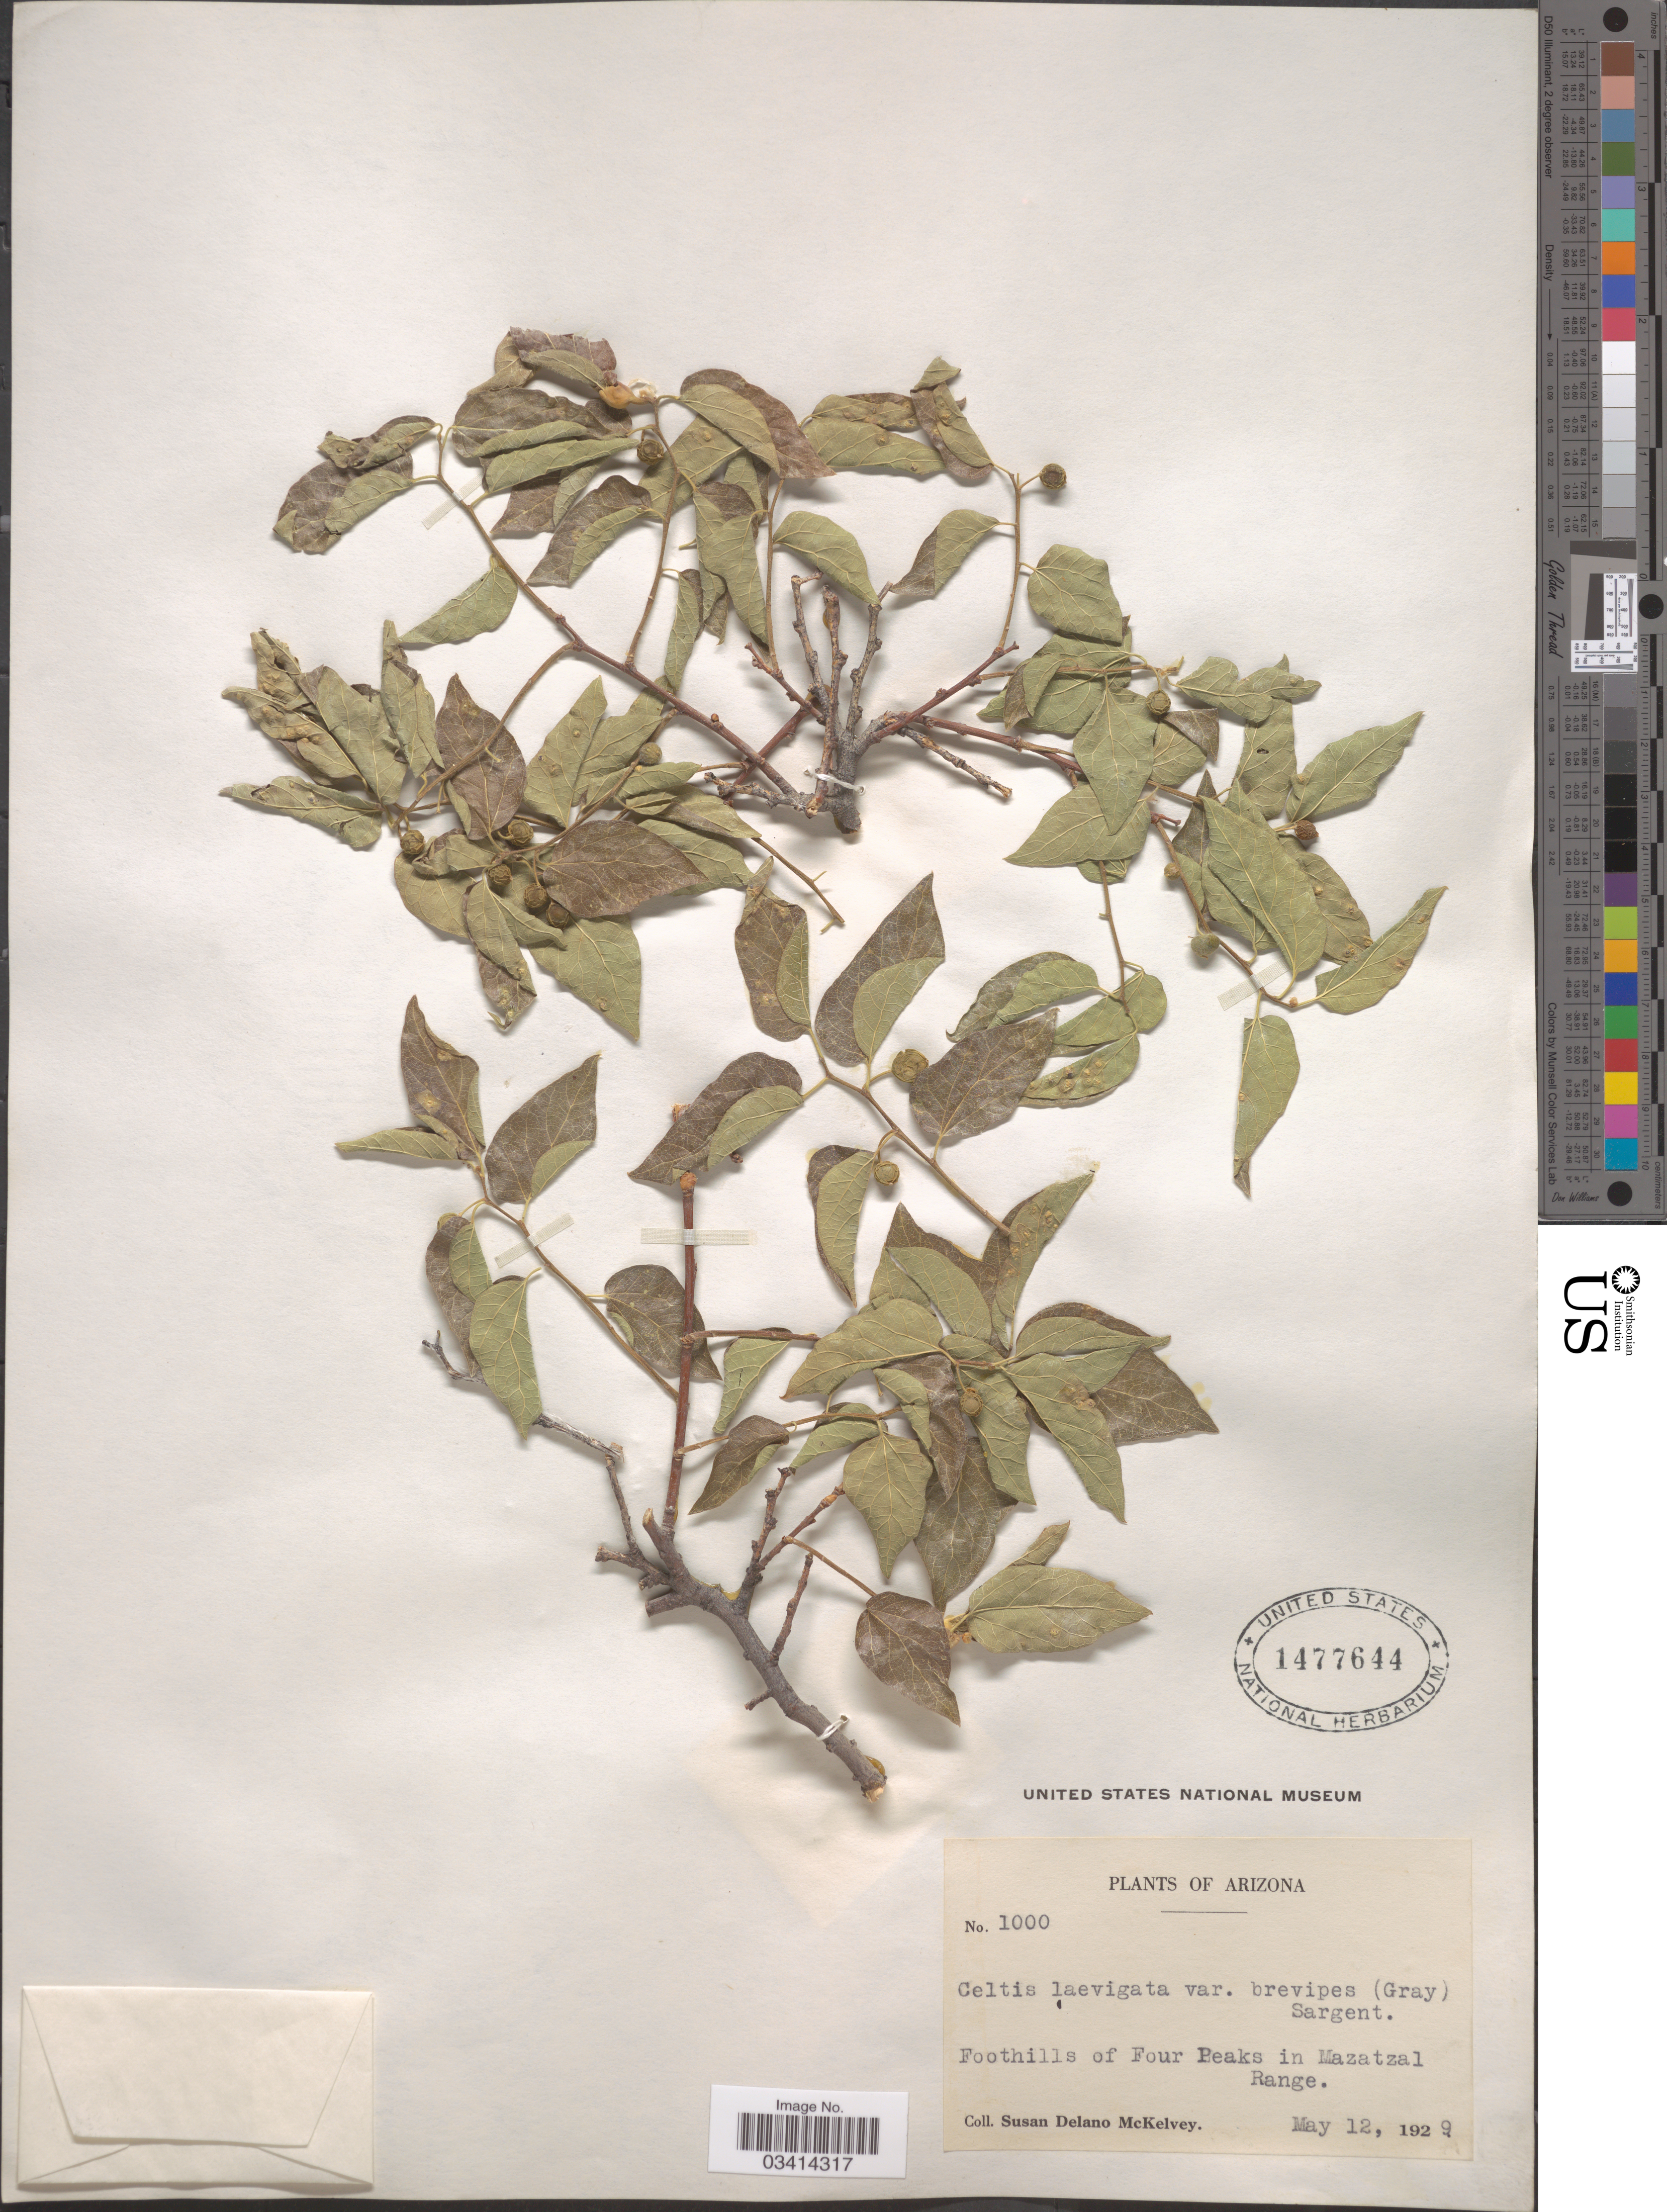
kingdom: Plantae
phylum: Tracheophyta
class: Magnoliopsida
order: Rosales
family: Cannabaceae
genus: Celtis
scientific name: Celtis reticulata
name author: Torr.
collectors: S. A. McKelvey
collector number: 1000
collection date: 1929-05-12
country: United States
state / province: Arizona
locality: Foothills of Four Peaks in Mazatzal Range.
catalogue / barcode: US 1477644